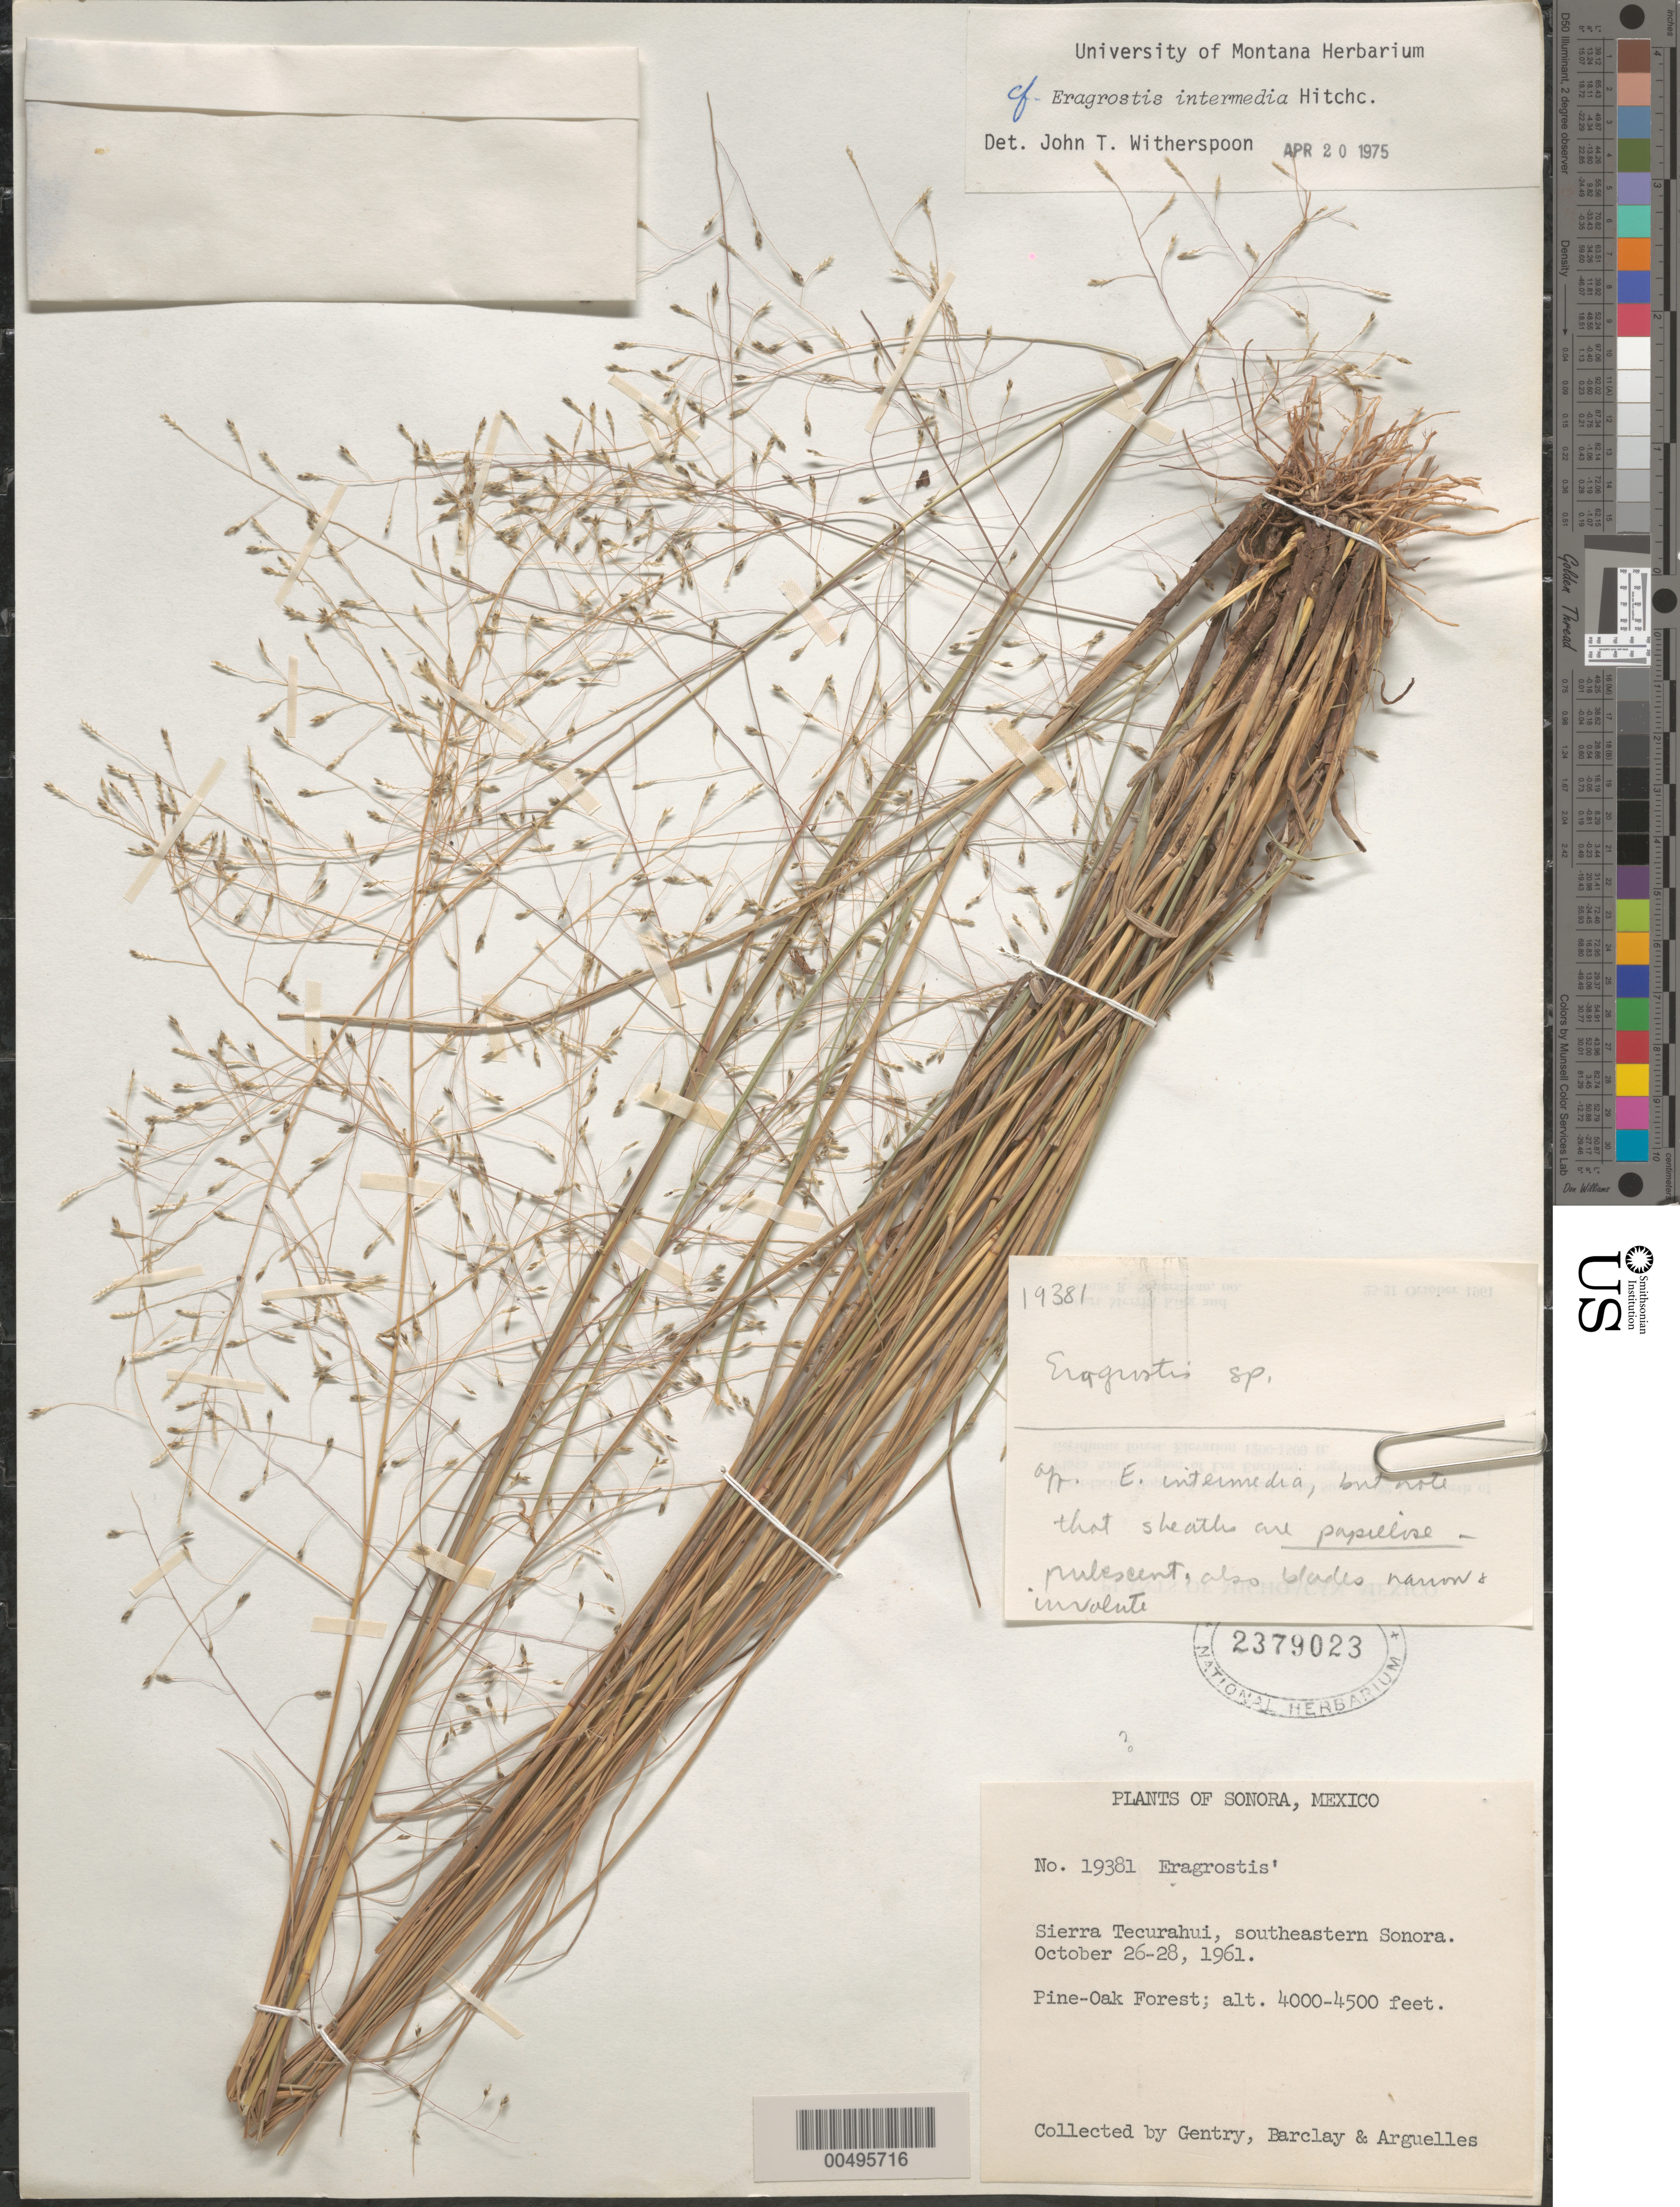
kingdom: Plantae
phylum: Tracheophyta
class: Liliopsida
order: Poales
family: Poaceae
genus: Eragrostis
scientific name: Eragrostis intermedia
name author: Hitchc.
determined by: Witherspoon, John T.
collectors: Gentry, --, A. S. Barclay & J. Arguelles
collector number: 19381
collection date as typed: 26 Oct 1961 to 28 Oct 1961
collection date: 1961-10-26/1961-10-28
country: Mexico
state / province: Sonora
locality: Sierra Tecurahui, SE Sonora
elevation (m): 1219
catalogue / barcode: US 2379023